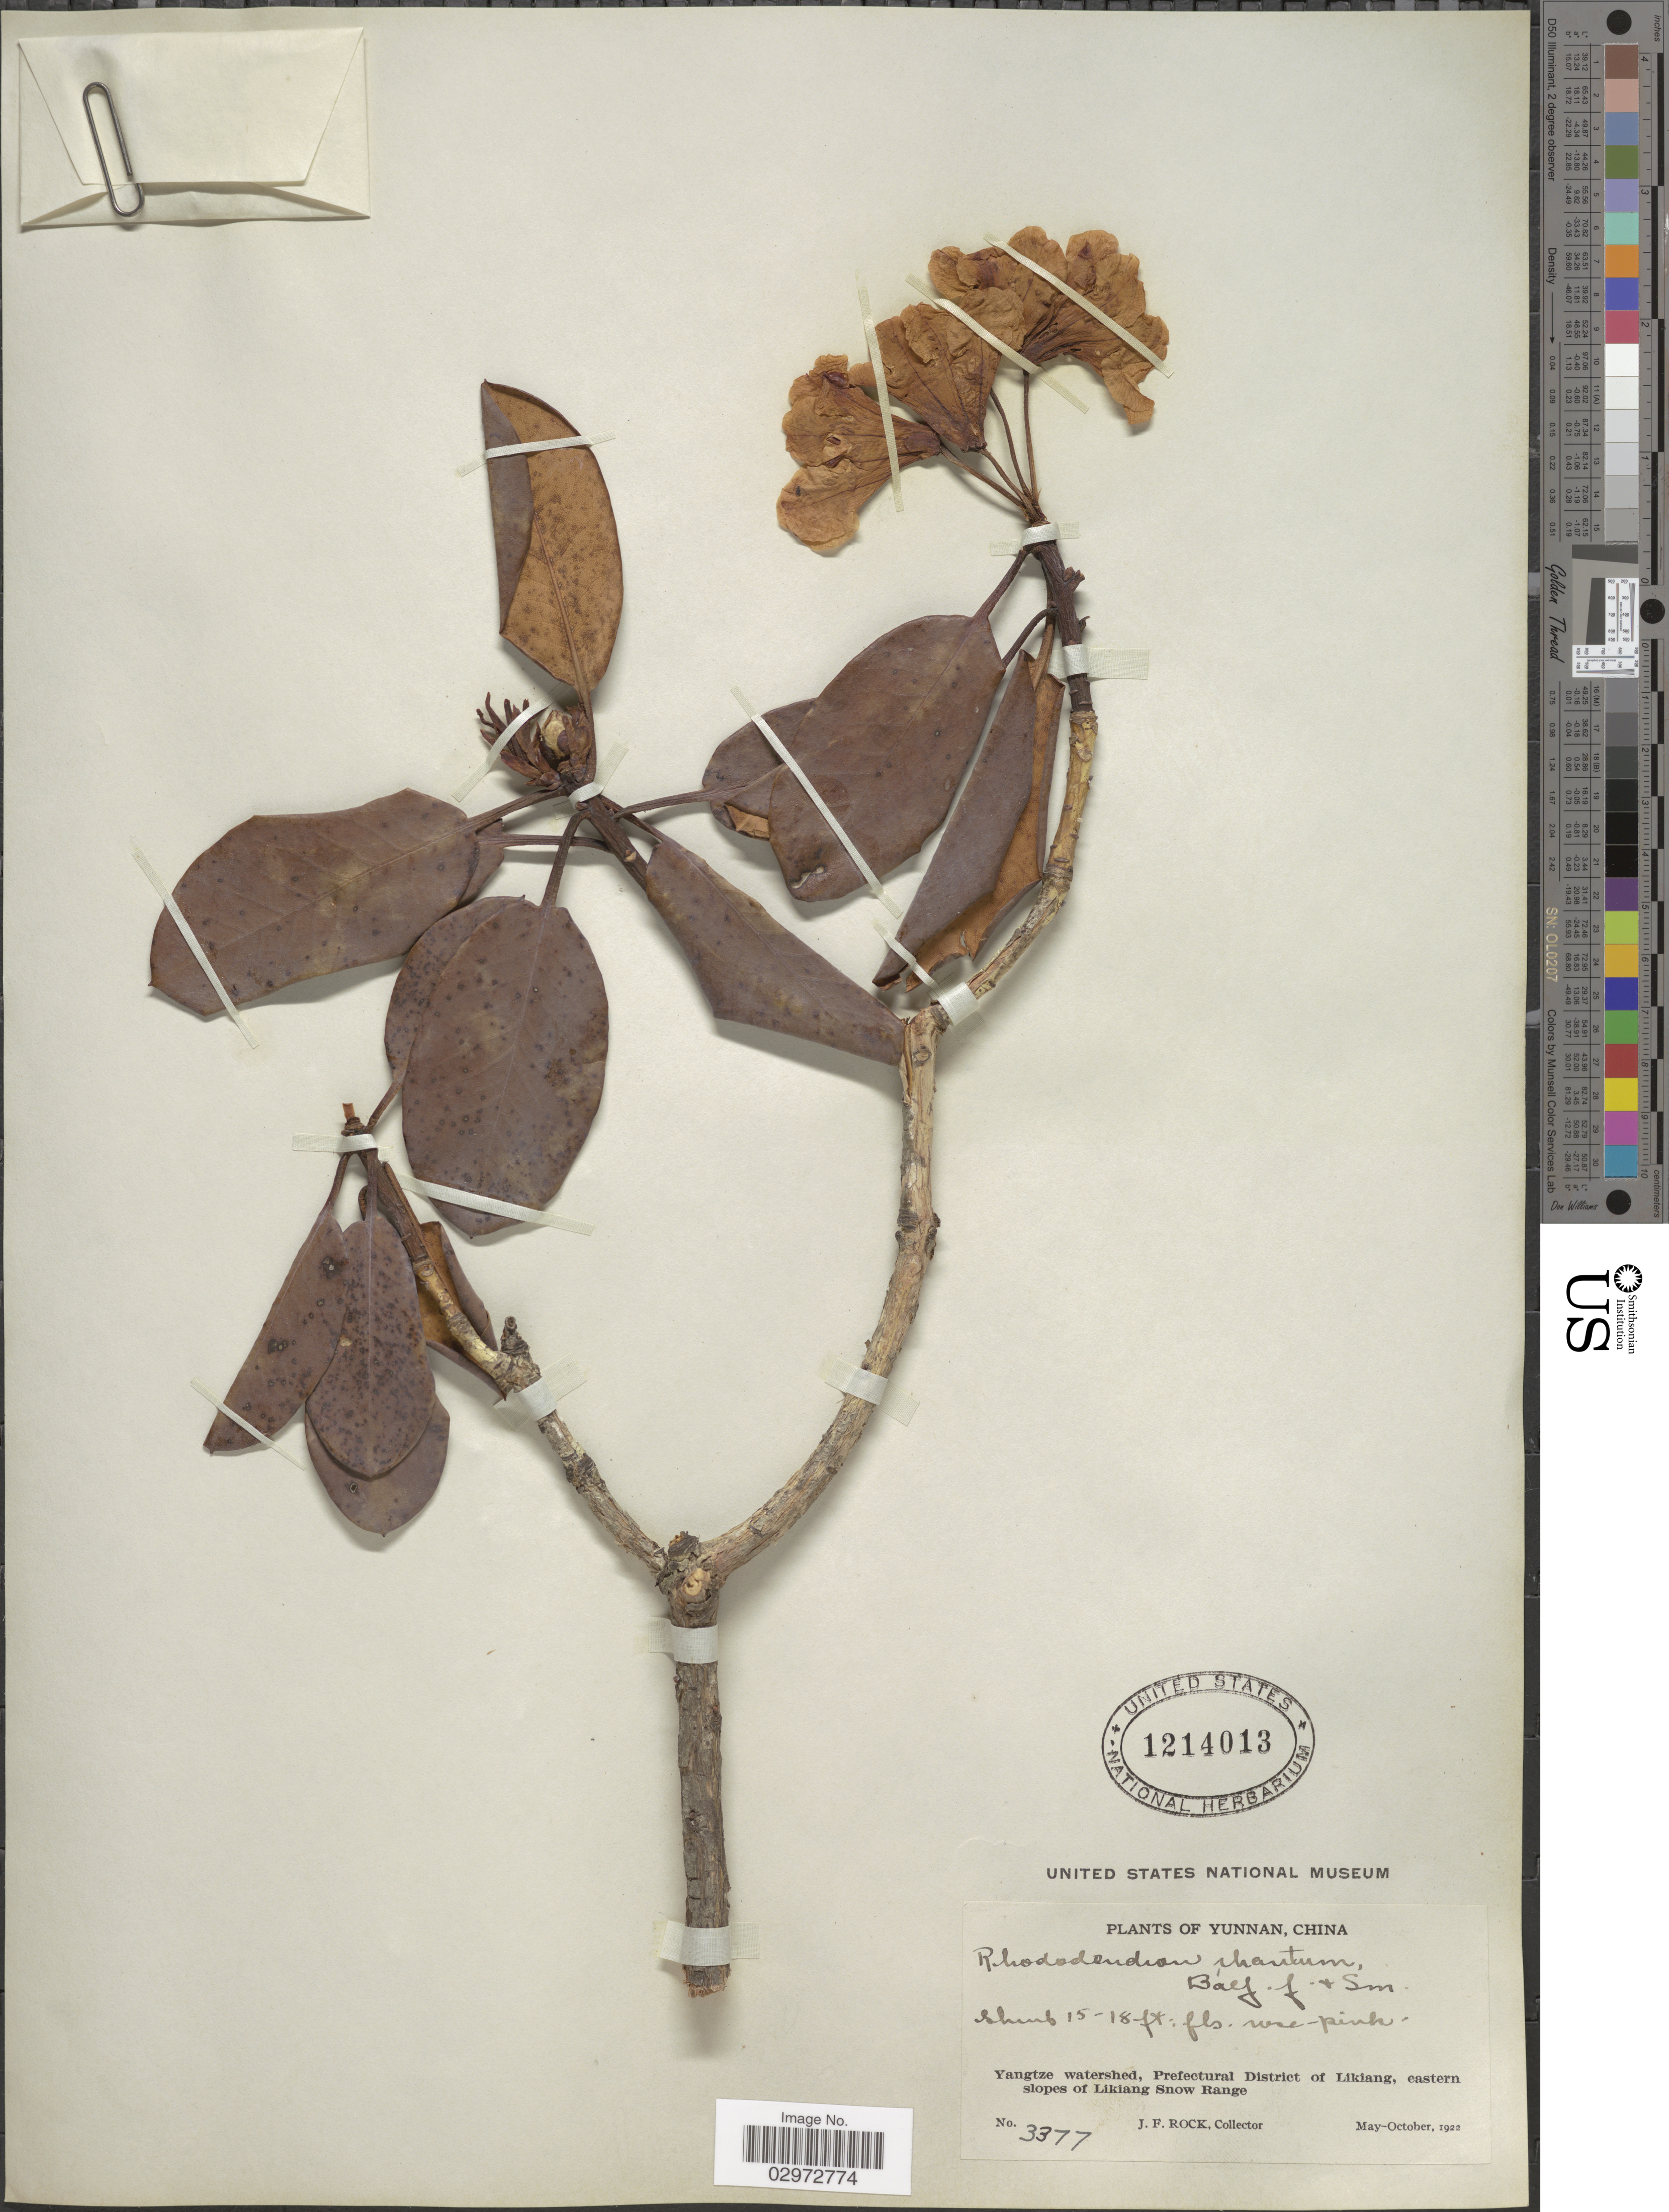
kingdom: Plantae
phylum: Tracheophyta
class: Magnoliopsida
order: Ericales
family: Ericaceae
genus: Rhododendron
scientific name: Rhododendron rhantum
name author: Balf. f. & W.W. Sm.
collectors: J. Rock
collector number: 3377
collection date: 1922-05/1922-10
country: China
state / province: Yunnan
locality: Yangtze watershed, Prefectural District of Likiang, eastern slopes of Likiang Snow Range.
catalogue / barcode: US 1214013